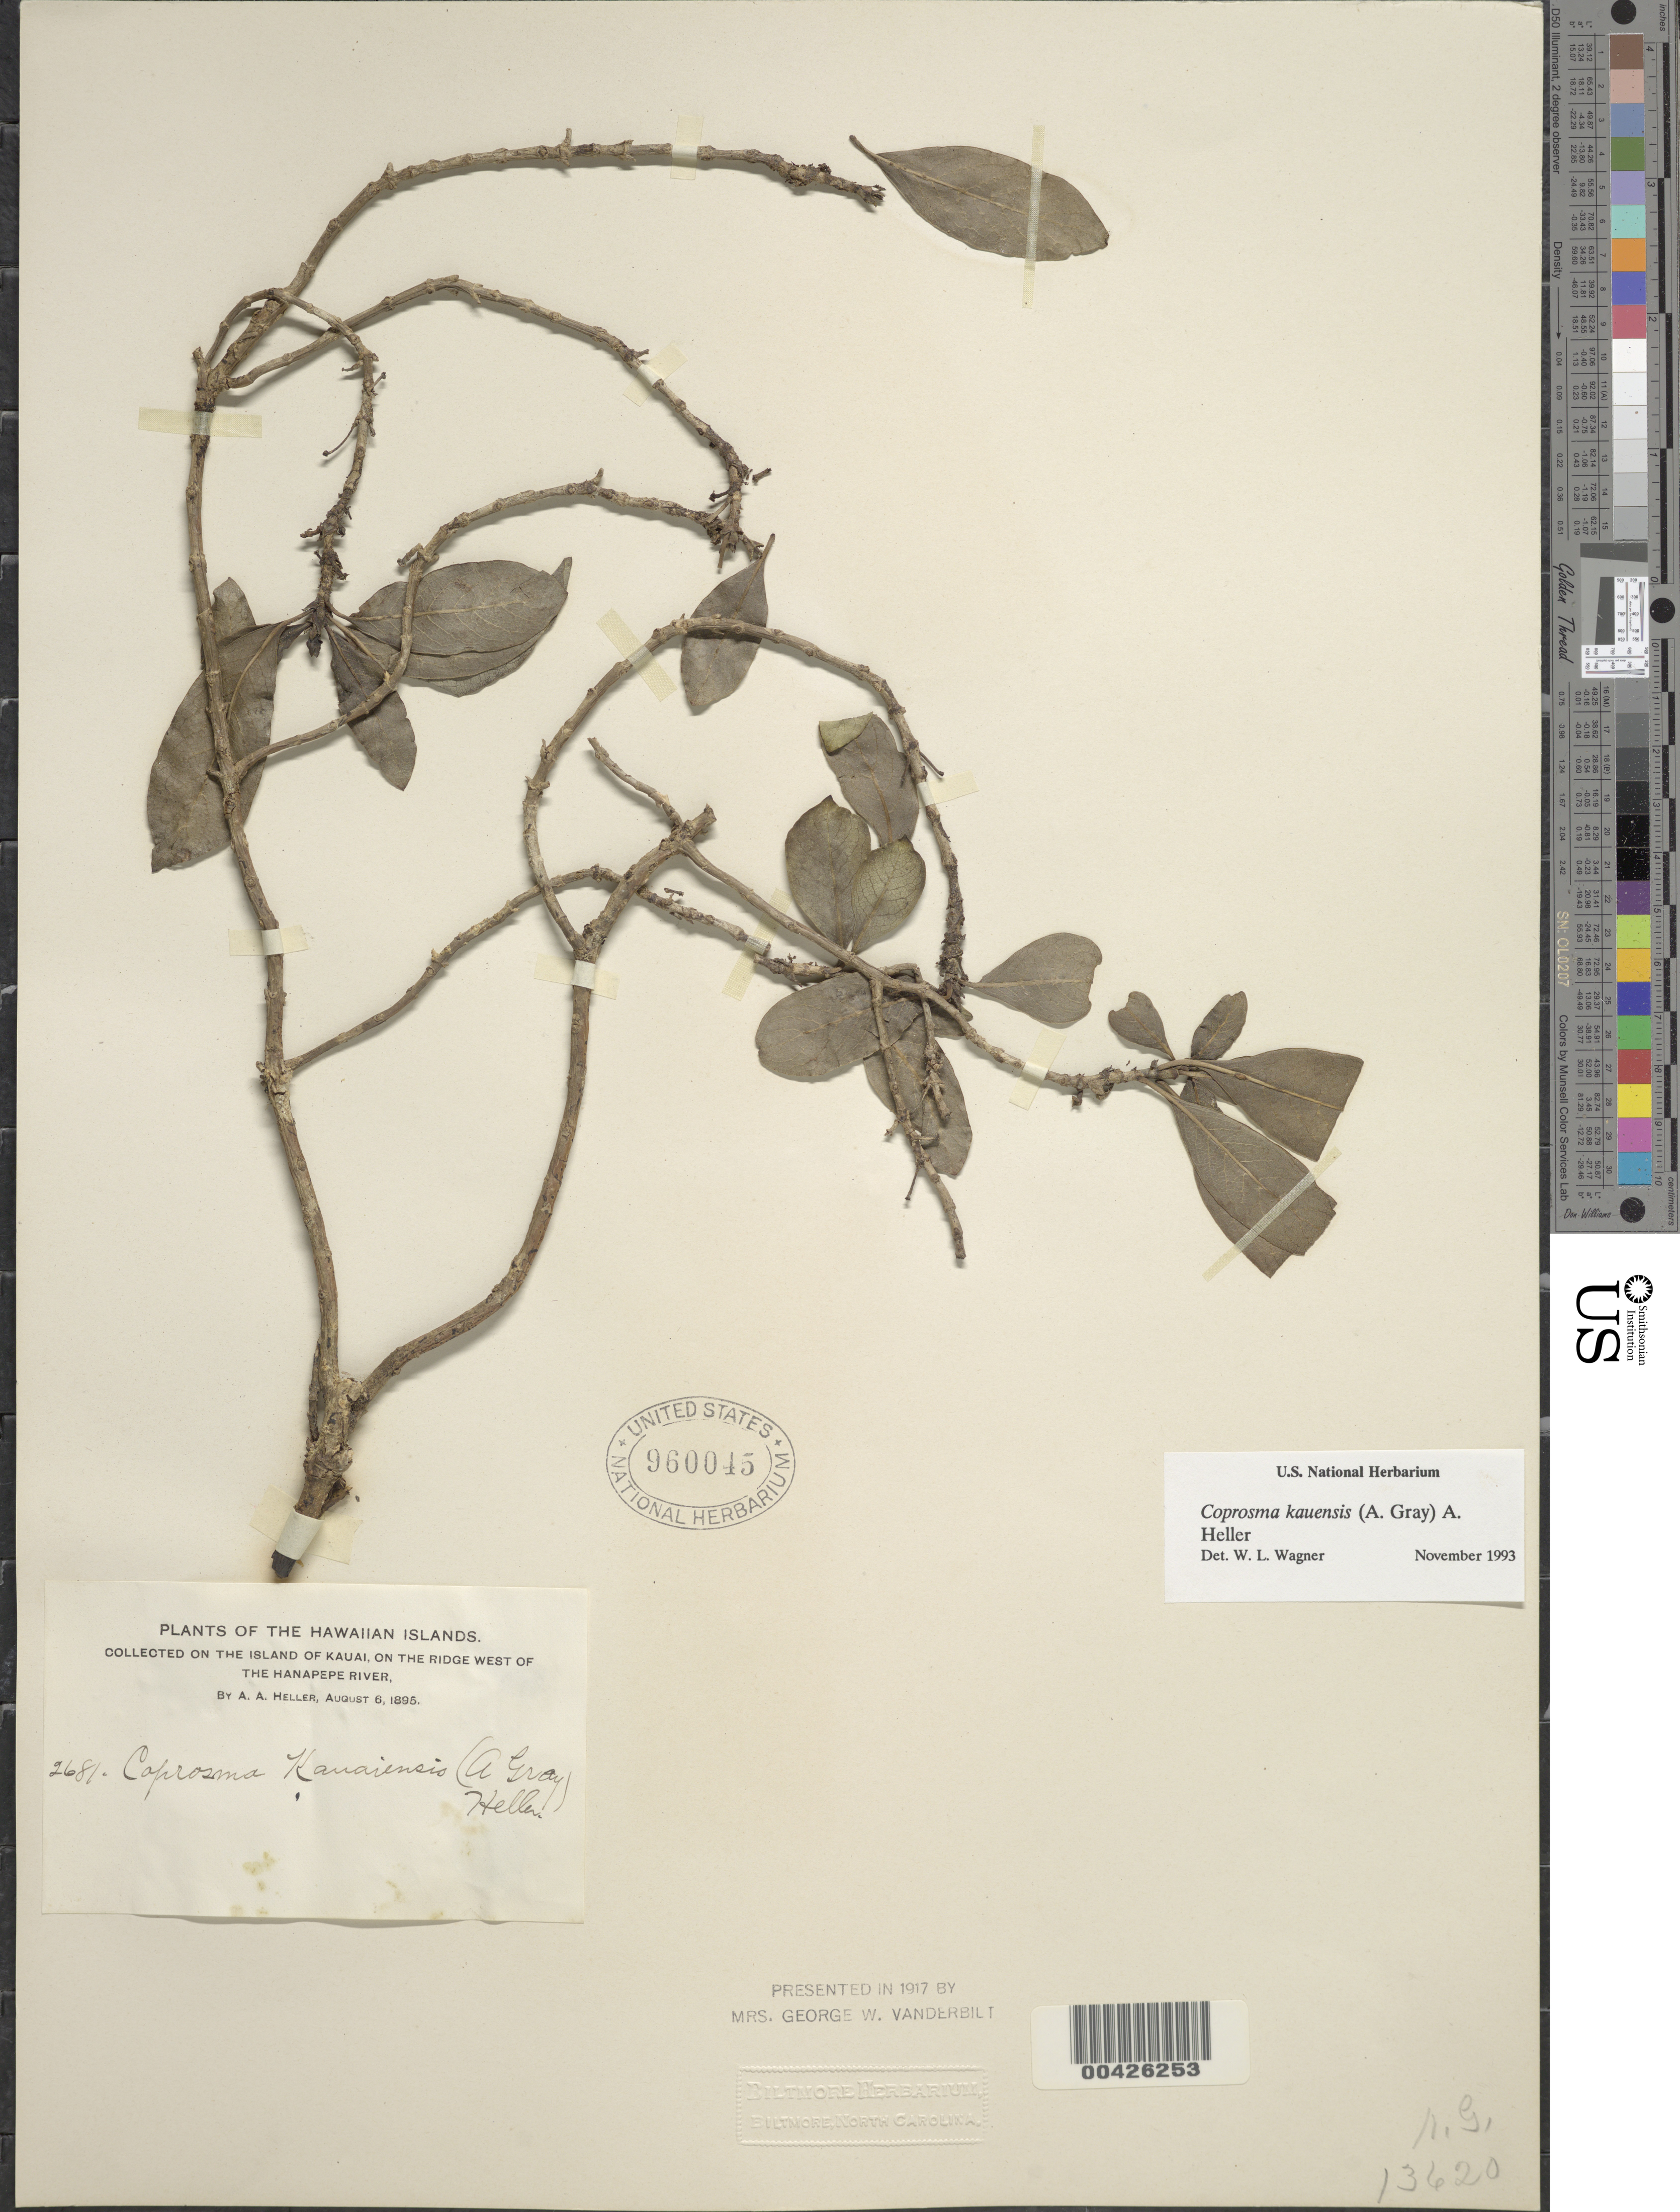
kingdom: Plantae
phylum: Tracheophyta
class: Magnoliopsida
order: Gentianales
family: Rubiaceae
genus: Coprosma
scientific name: Coprosma kauensis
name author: A. Heller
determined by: Wagner, W. L., (BOT), Smithsonian Institution - National Museum of Natural History (UNITED STATES)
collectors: A. A. Heller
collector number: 2681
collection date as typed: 6 Aug 1895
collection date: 1895-08-06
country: United States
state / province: Hawaii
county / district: Kauai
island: Kaua'i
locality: On the ridge W of the Hanapepe River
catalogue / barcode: US 960045